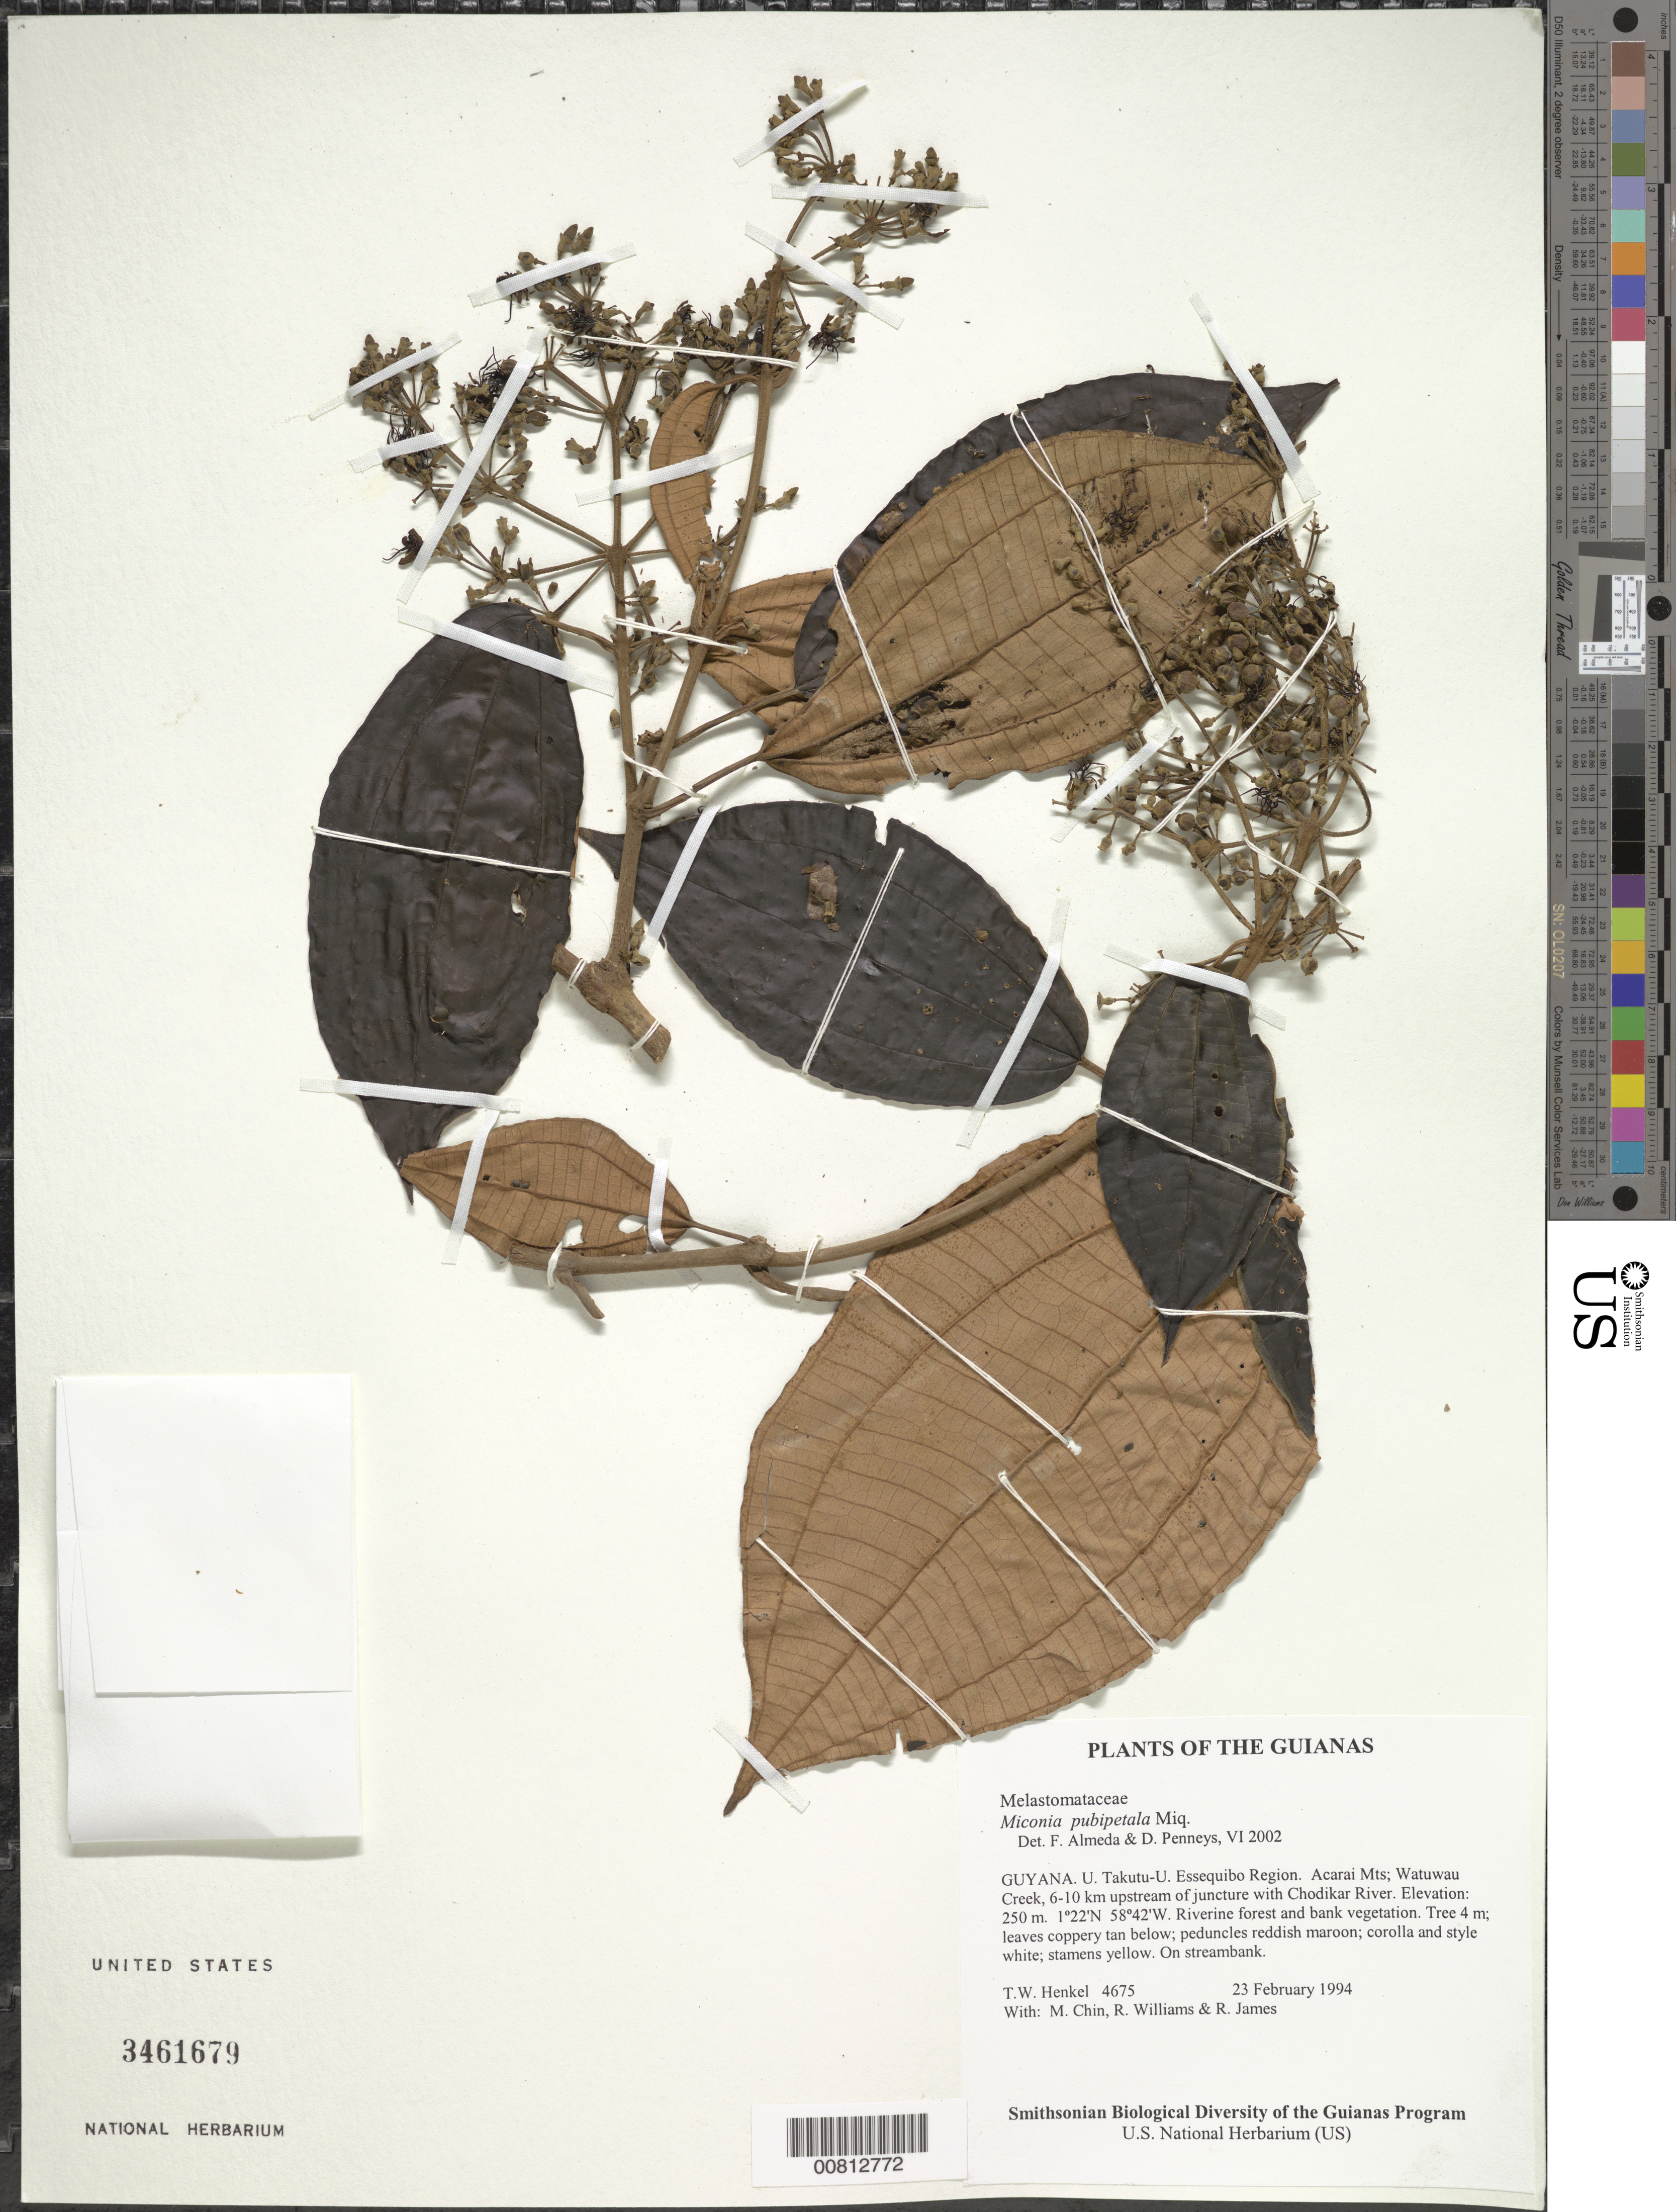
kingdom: Plantae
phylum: Tracheophyta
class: Magnoliopsida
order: Myrtales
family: Melastomataceae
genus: Miconia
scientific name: Miconia pubipetala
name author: Miq.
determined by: Almeda, F.; Penneys, D. S.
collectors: T. Henkel, M. Chin, R. Williams & R. James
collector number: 4675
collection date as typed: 23 February 1994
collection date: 1994-02-23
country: Guyana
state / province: U. Takutu-U. Essequibo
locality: Acarai Mts; Watuwau Creek, 6-10 km upstream of juncture with Chodikar River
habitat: Riverine forest and bank vegetation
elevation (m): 250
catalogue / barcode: US 3461679